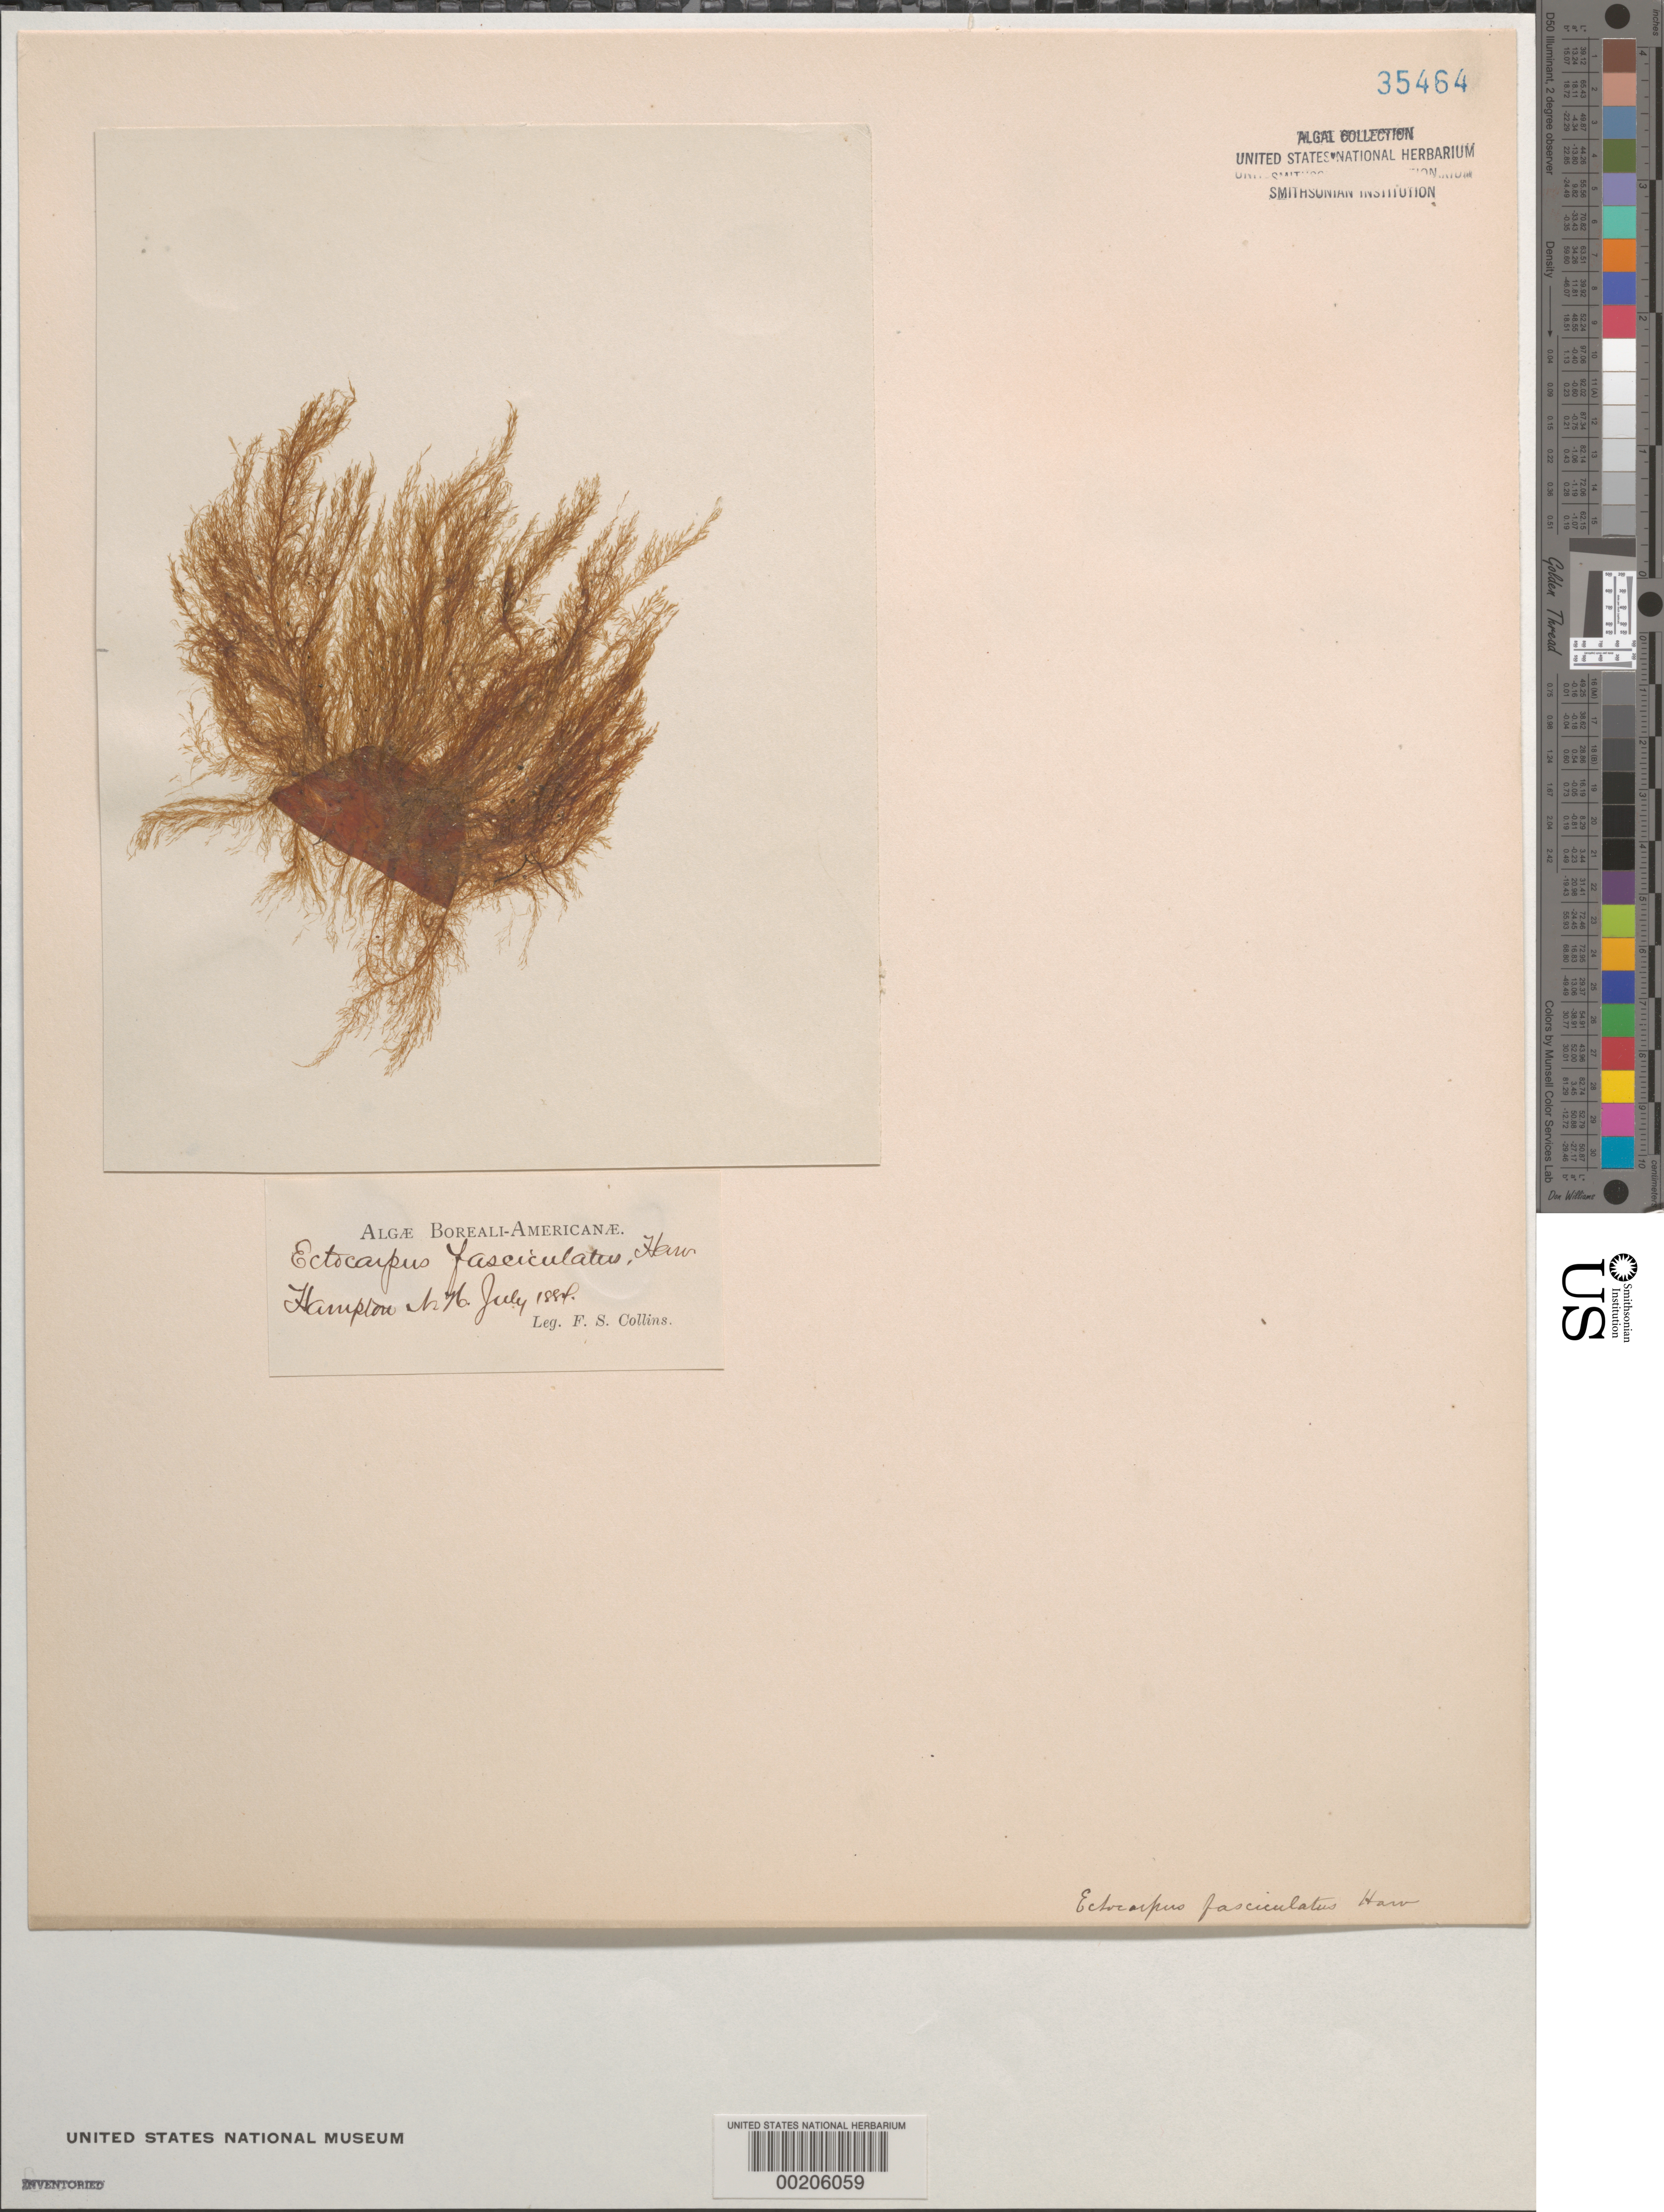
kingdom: Chromista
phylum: Ochrophyta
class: Phaeophyceae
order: Ectocarpales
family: Ectocarpaceae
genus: Ectocarpus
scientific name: Ectocarpus fasciculatus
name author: Harv.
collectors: F. Collins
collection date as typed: Jul 1884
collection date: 1884-07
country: United States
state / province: New Hampshire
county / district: Rockingham County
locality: Hampton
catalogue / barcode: US 35464